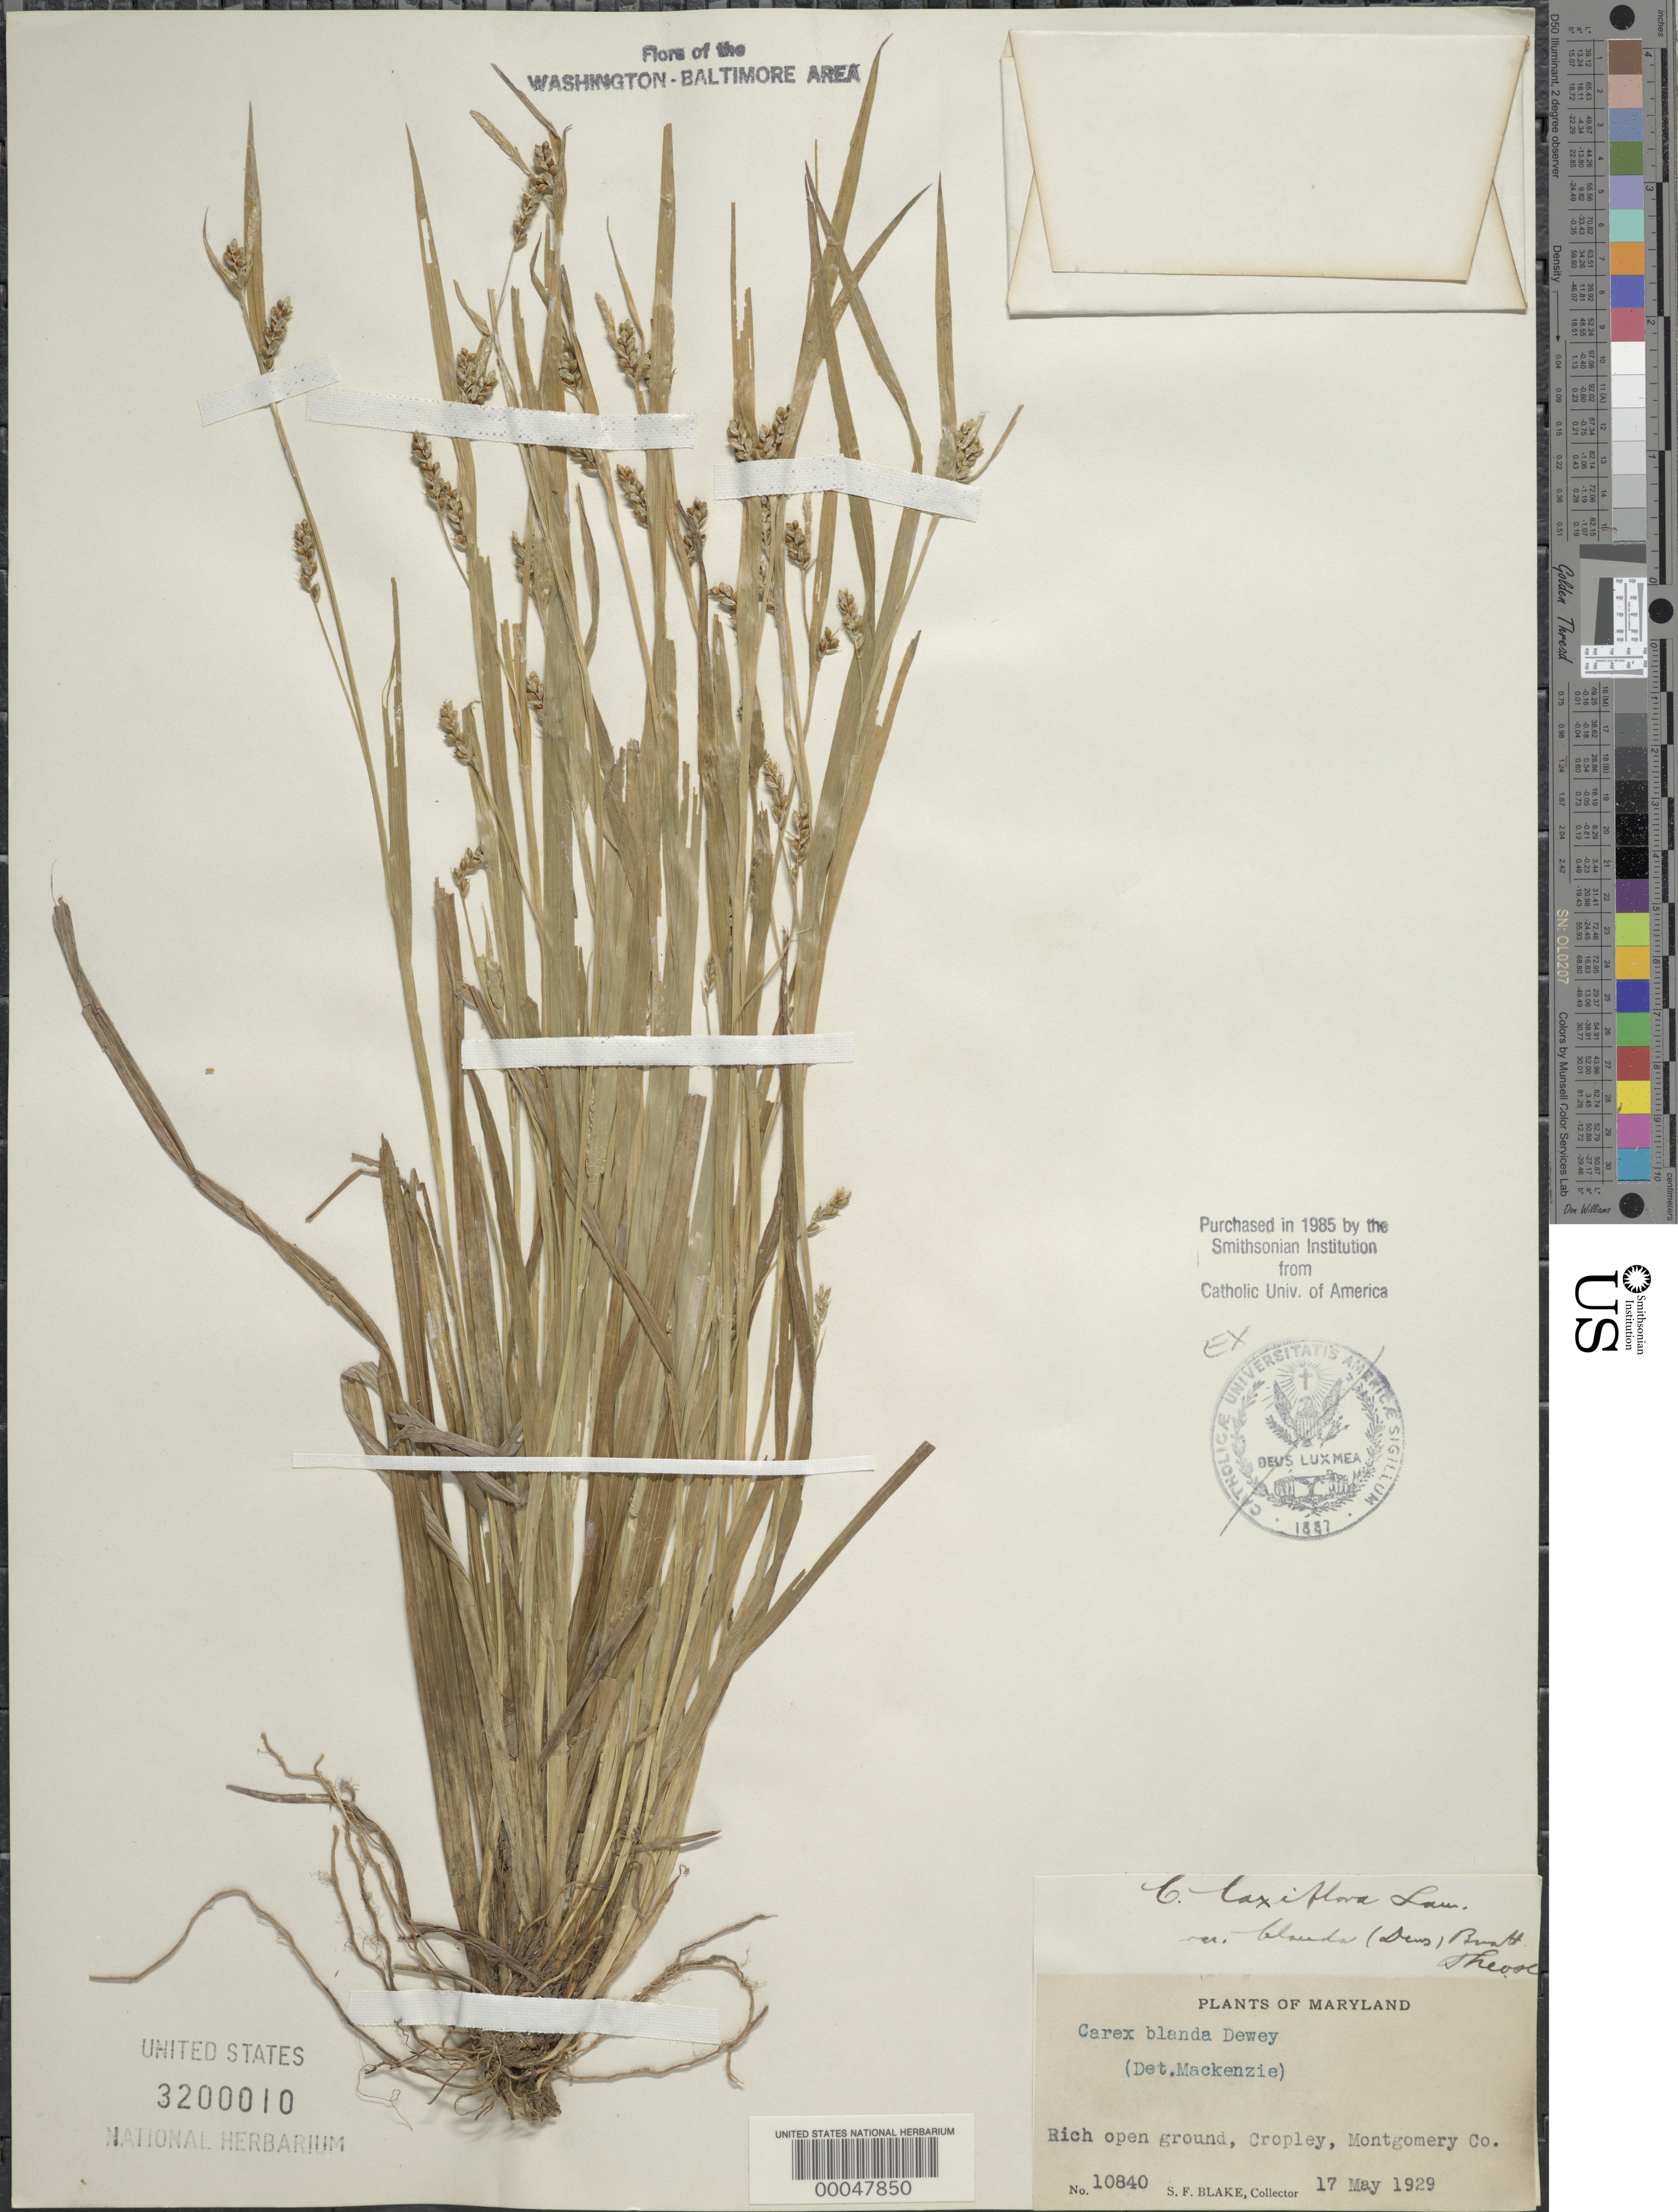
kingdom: Plantae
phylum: Tracheophyta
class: Liliopsida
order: Poales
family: Cyperaceae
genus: Carex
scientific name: Carex blanda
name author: Dewey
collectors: S. Blake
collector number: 10840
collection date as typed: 17 May 1929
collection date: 1929-05-17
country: United States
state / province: Maryland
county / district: Montgomery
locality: Cropley C. & O. Canal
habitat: Rich open ground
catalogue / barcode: US 3200010